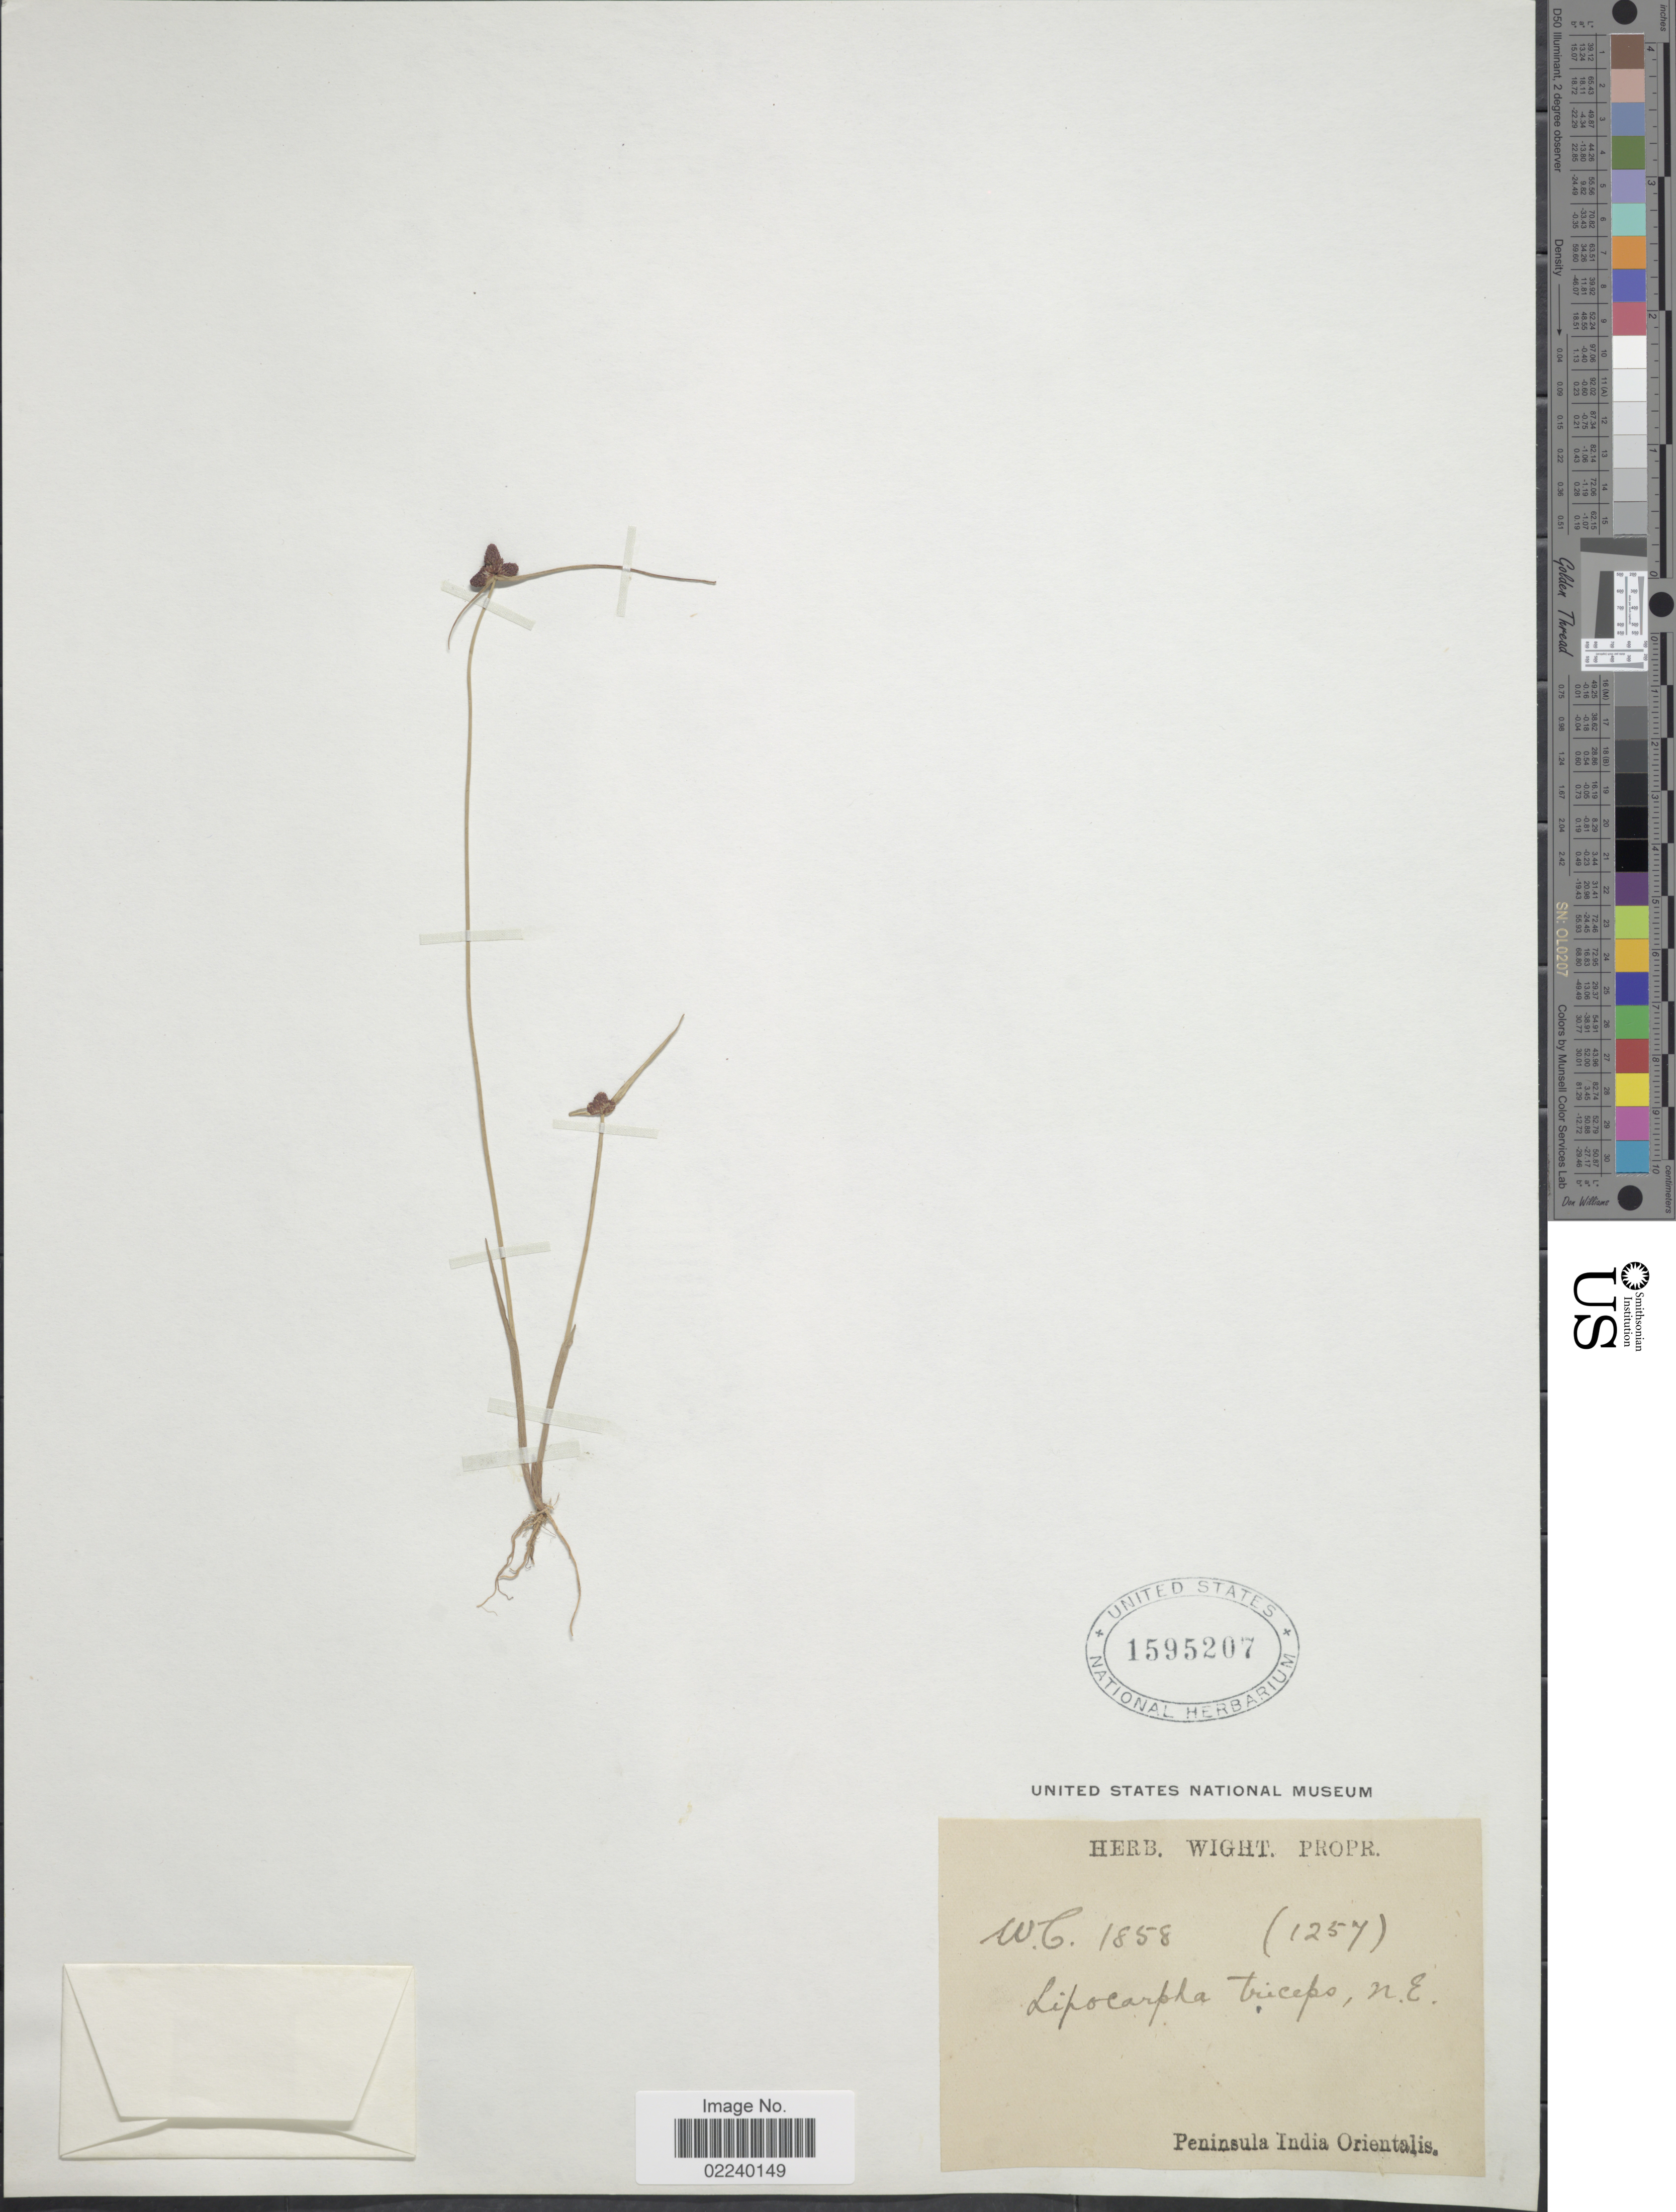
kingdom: Plantae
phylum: Tracheophyta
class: Liliopsida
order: Poales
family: Cyperaceae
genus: Cyperus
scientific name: Cyperus ceylanicus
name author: T. Koyama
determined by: Strong, M. T., (US), Smithsonian Institution - National Museum of Natural History (UNITED STATES)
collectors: W. C.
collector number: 1257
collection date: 1858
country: India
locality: Peninsula India Orientalis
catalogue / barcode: US 1595207